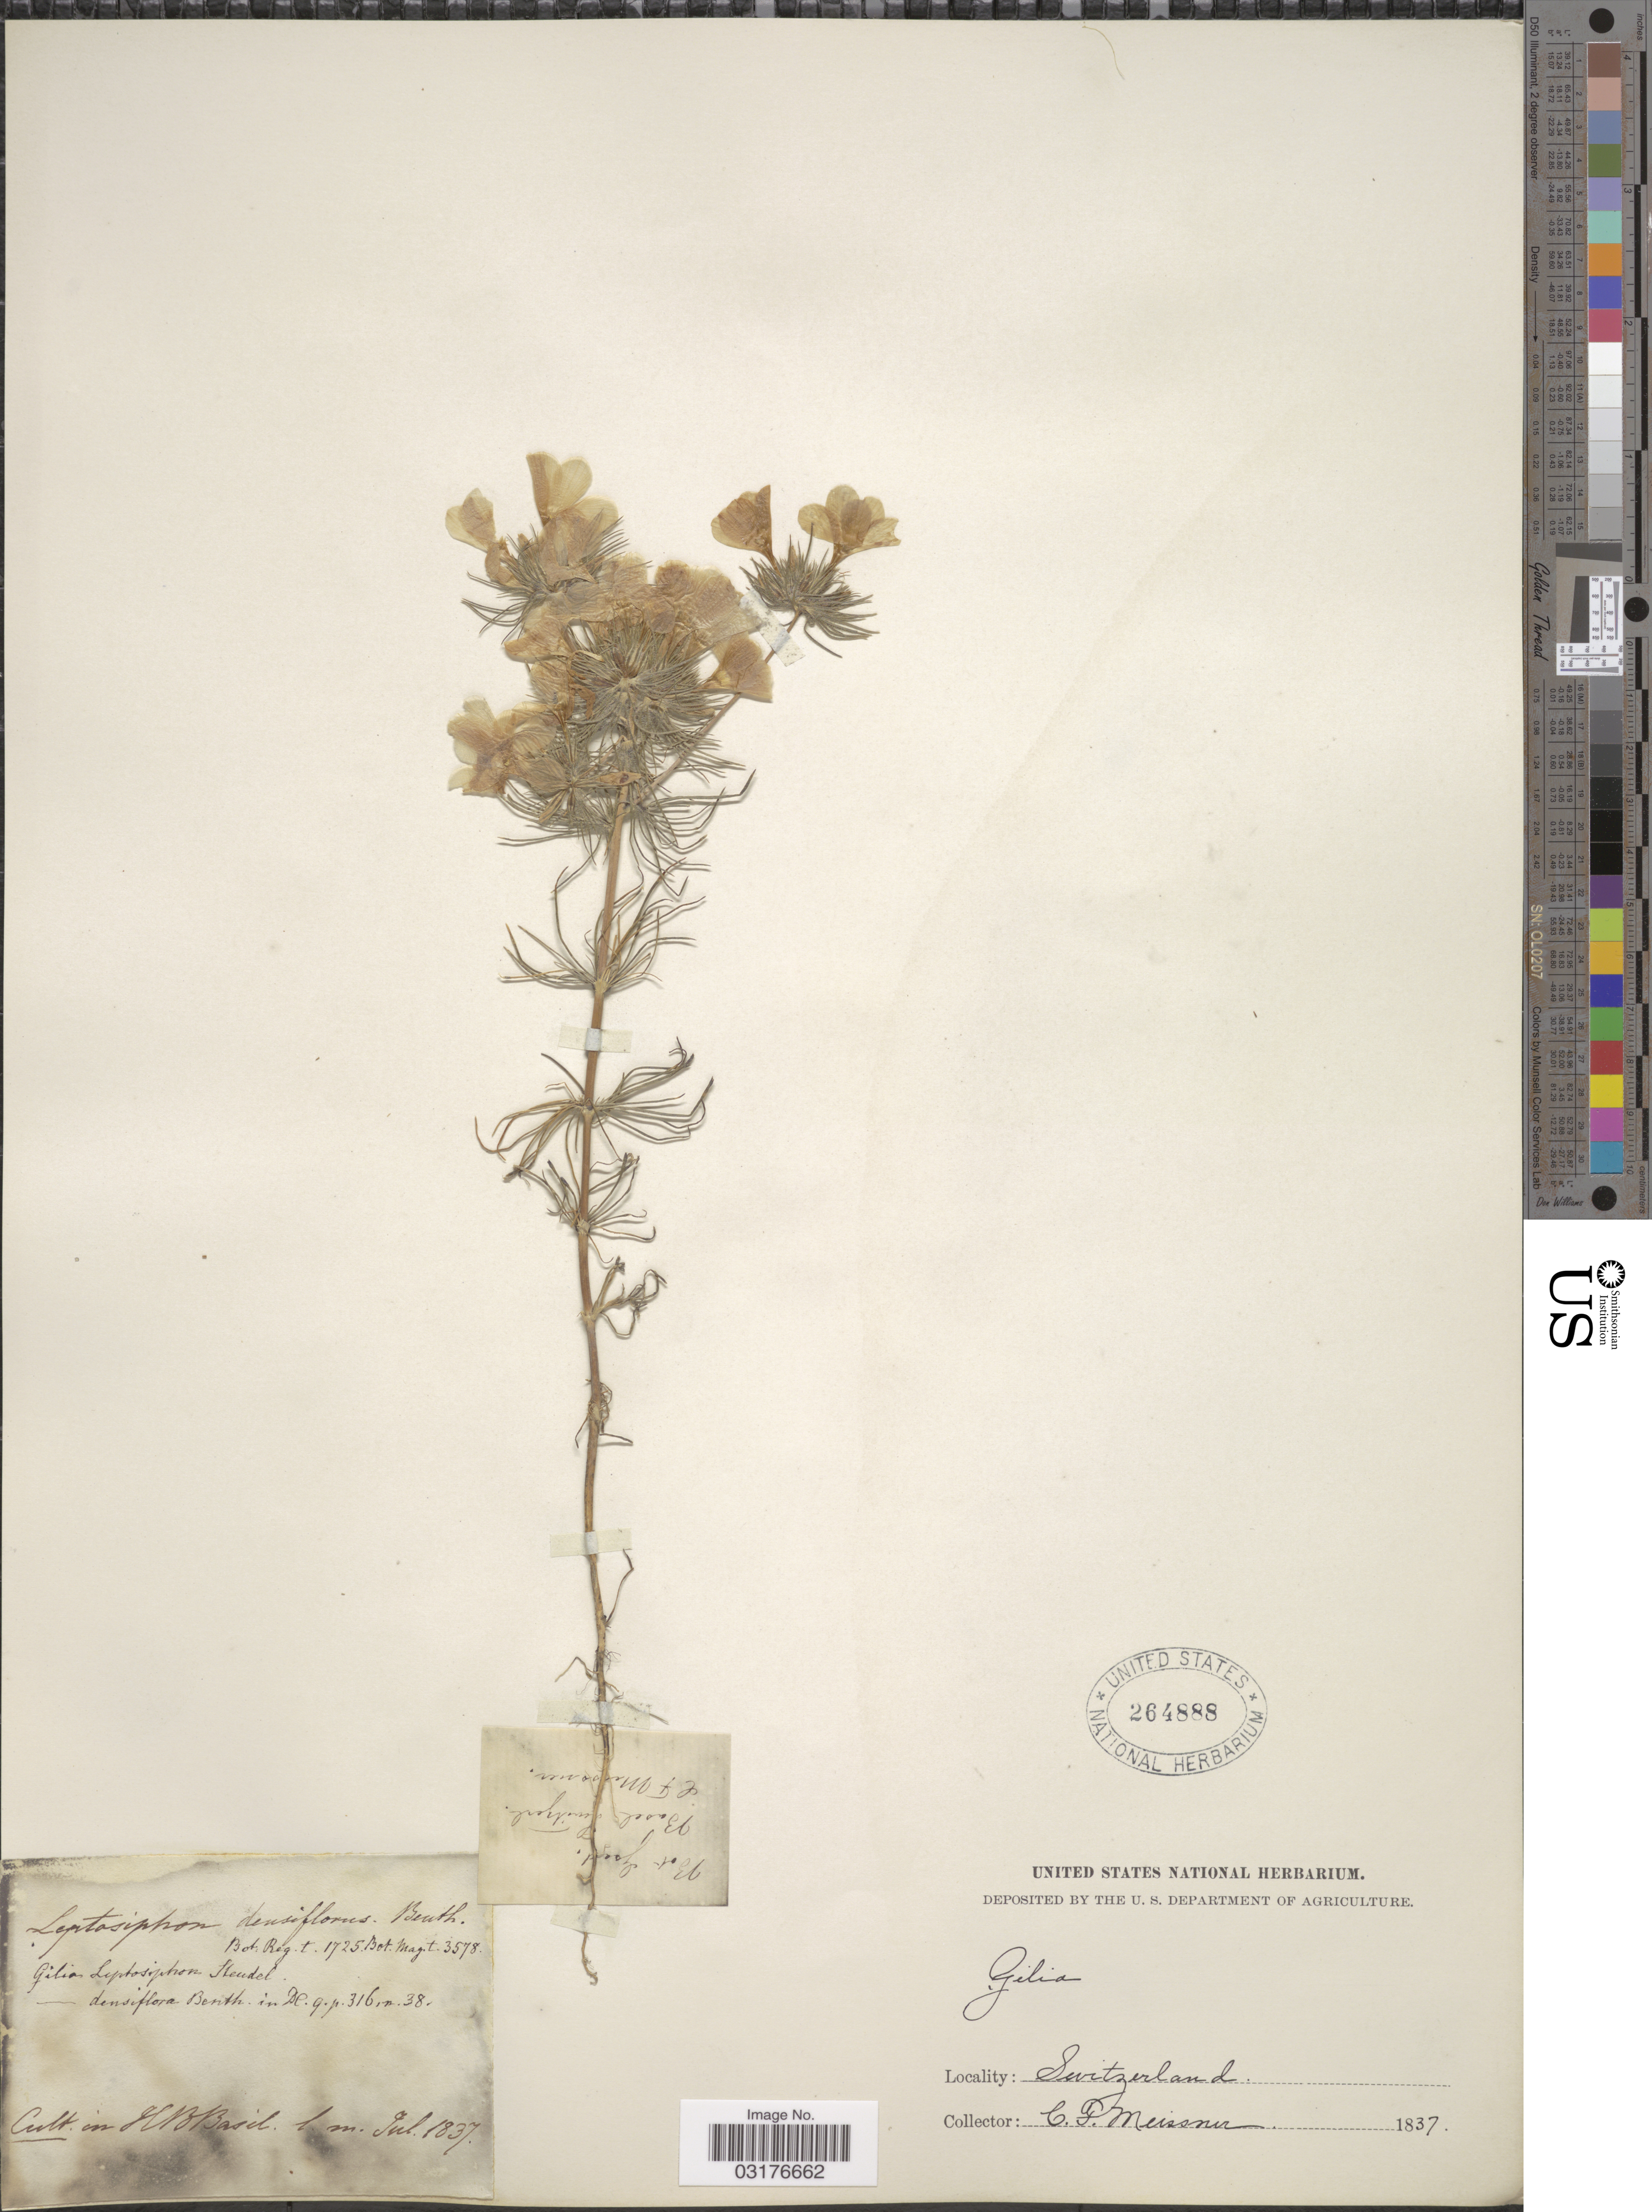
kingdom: Plantae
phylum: Tracheophyta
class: Magnoliopsida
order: Ericales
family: Polemoniaceae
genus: Leptosiphon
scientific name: Leptosiphon grandiflorus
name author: Benth.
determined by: Strong, Mark T., (BOT), Smithsonian Institution - National Museum of Natural History (UNITED STATES)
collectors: C. F. D. Meisner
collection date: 1837-07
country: Switzerland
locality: Cult. in HB Basil.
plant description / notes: Cultivated in Herb. Basel, Switzerland, 1837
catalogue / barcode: US 264888